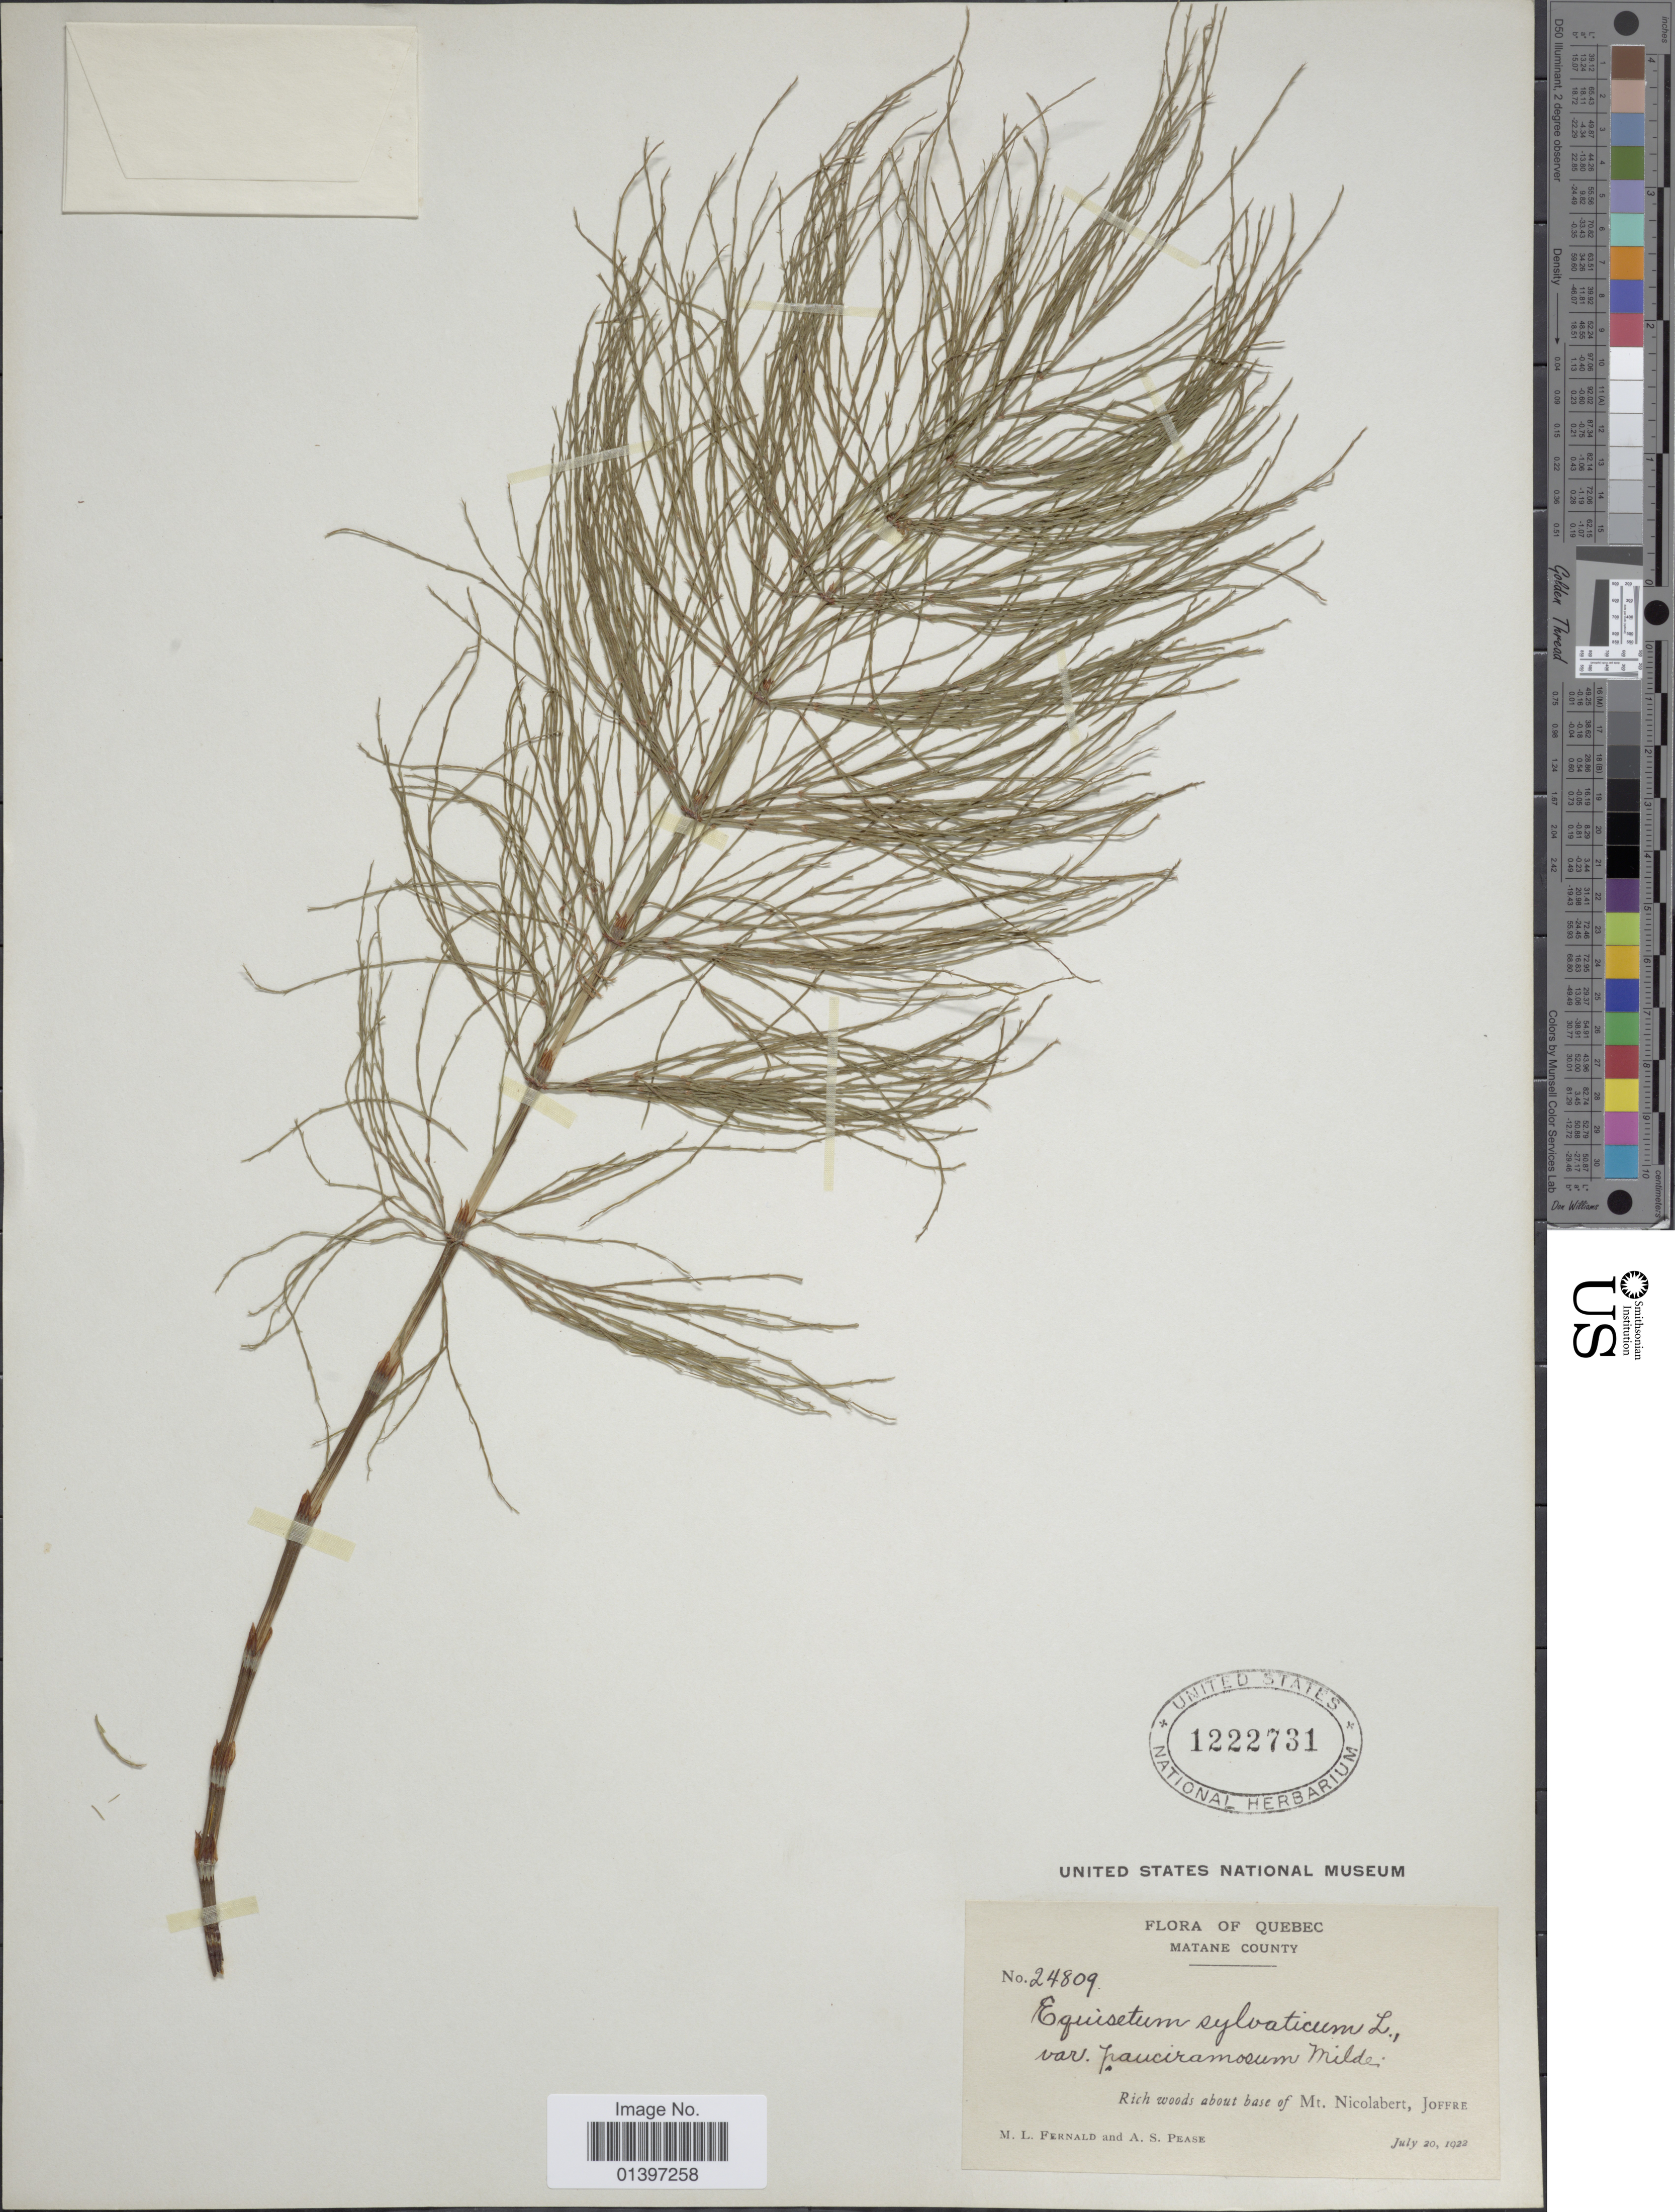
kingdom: Plantae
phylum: Tracheophyta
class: Polypodiopsida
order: Equisetales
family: Equisetaceae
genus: Equisetum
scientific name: Equisetum sylvaticum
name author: L.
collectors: M. L. Fernald & A. S. Pease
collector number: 24809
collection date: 1922-07-20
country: Canada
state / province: Quebec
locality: Matane County, Rich woods about base of Mt. Nicolabert, Joffre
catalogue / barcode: US 1222731